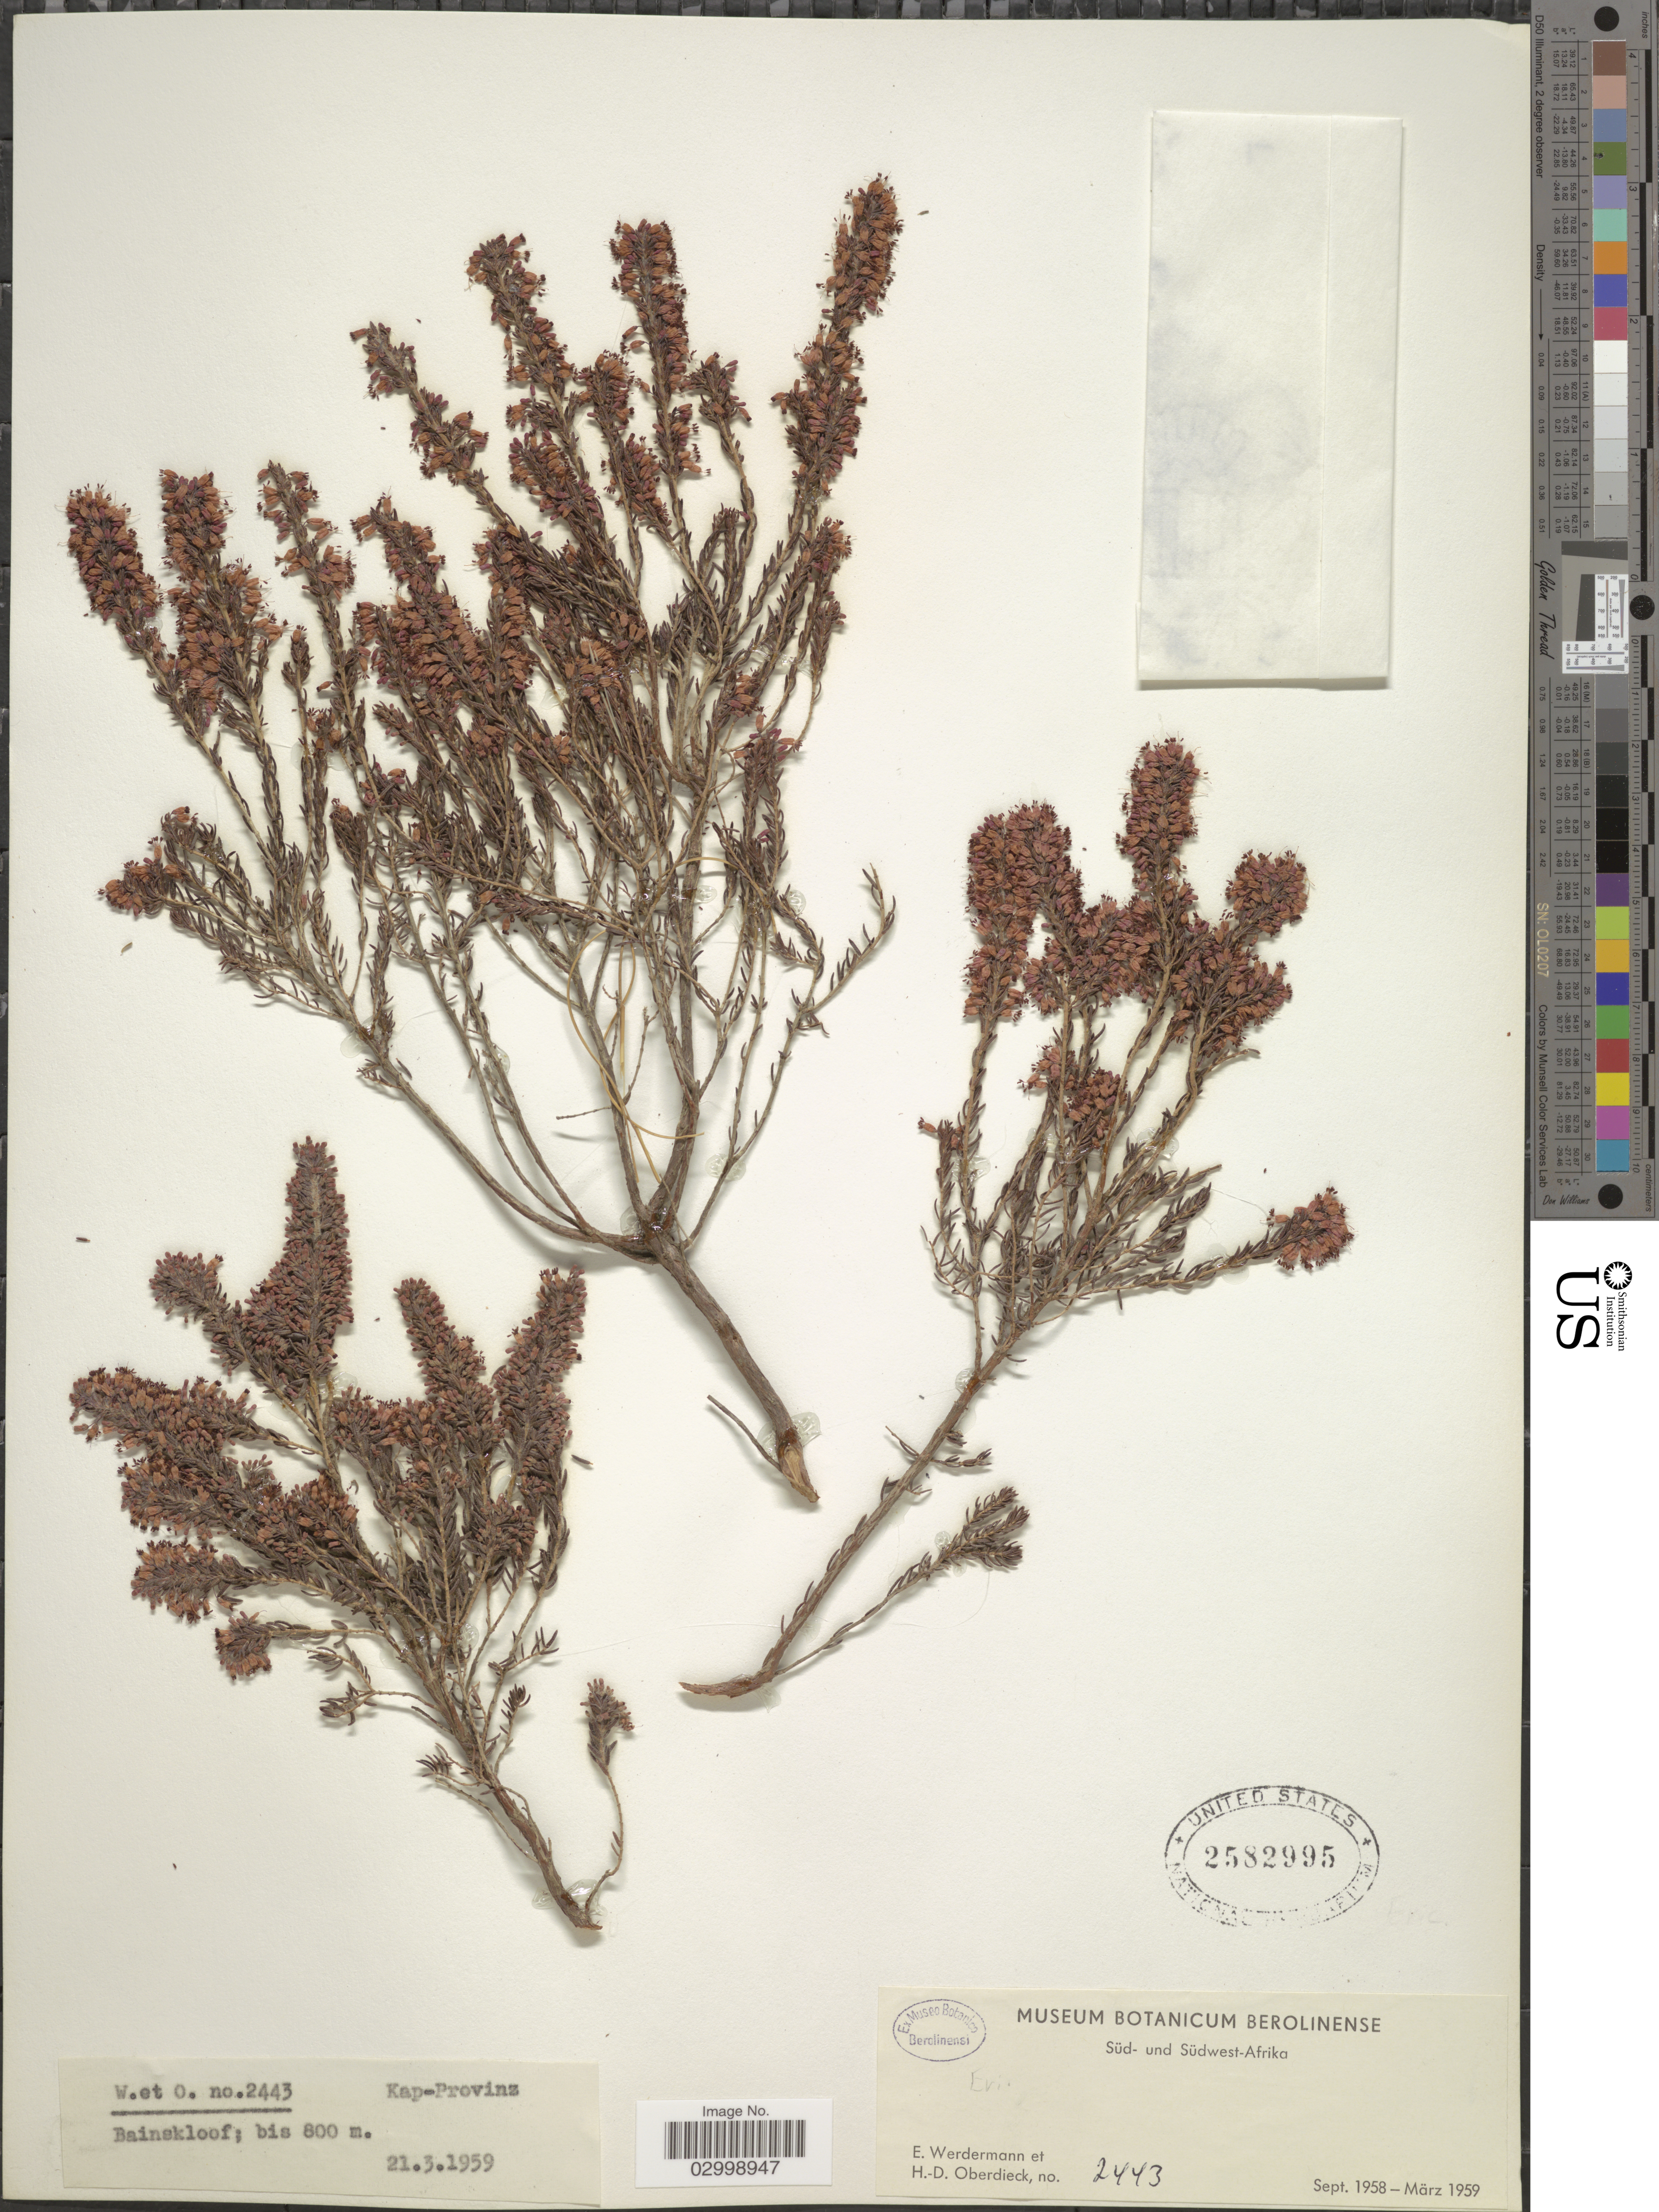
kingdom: Plantae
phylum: Tracheophyta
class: Magnoliopsida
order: Ericales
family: Ericaceae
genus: Erica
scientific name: Erica sp.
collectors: E. Werdermann & H. Oberdieck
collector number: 2443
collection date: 1959-03-21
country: South Africa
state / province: Western Cape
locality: Kap-Provinz, Bainskloof.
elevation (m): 800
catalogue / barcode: US 2582995